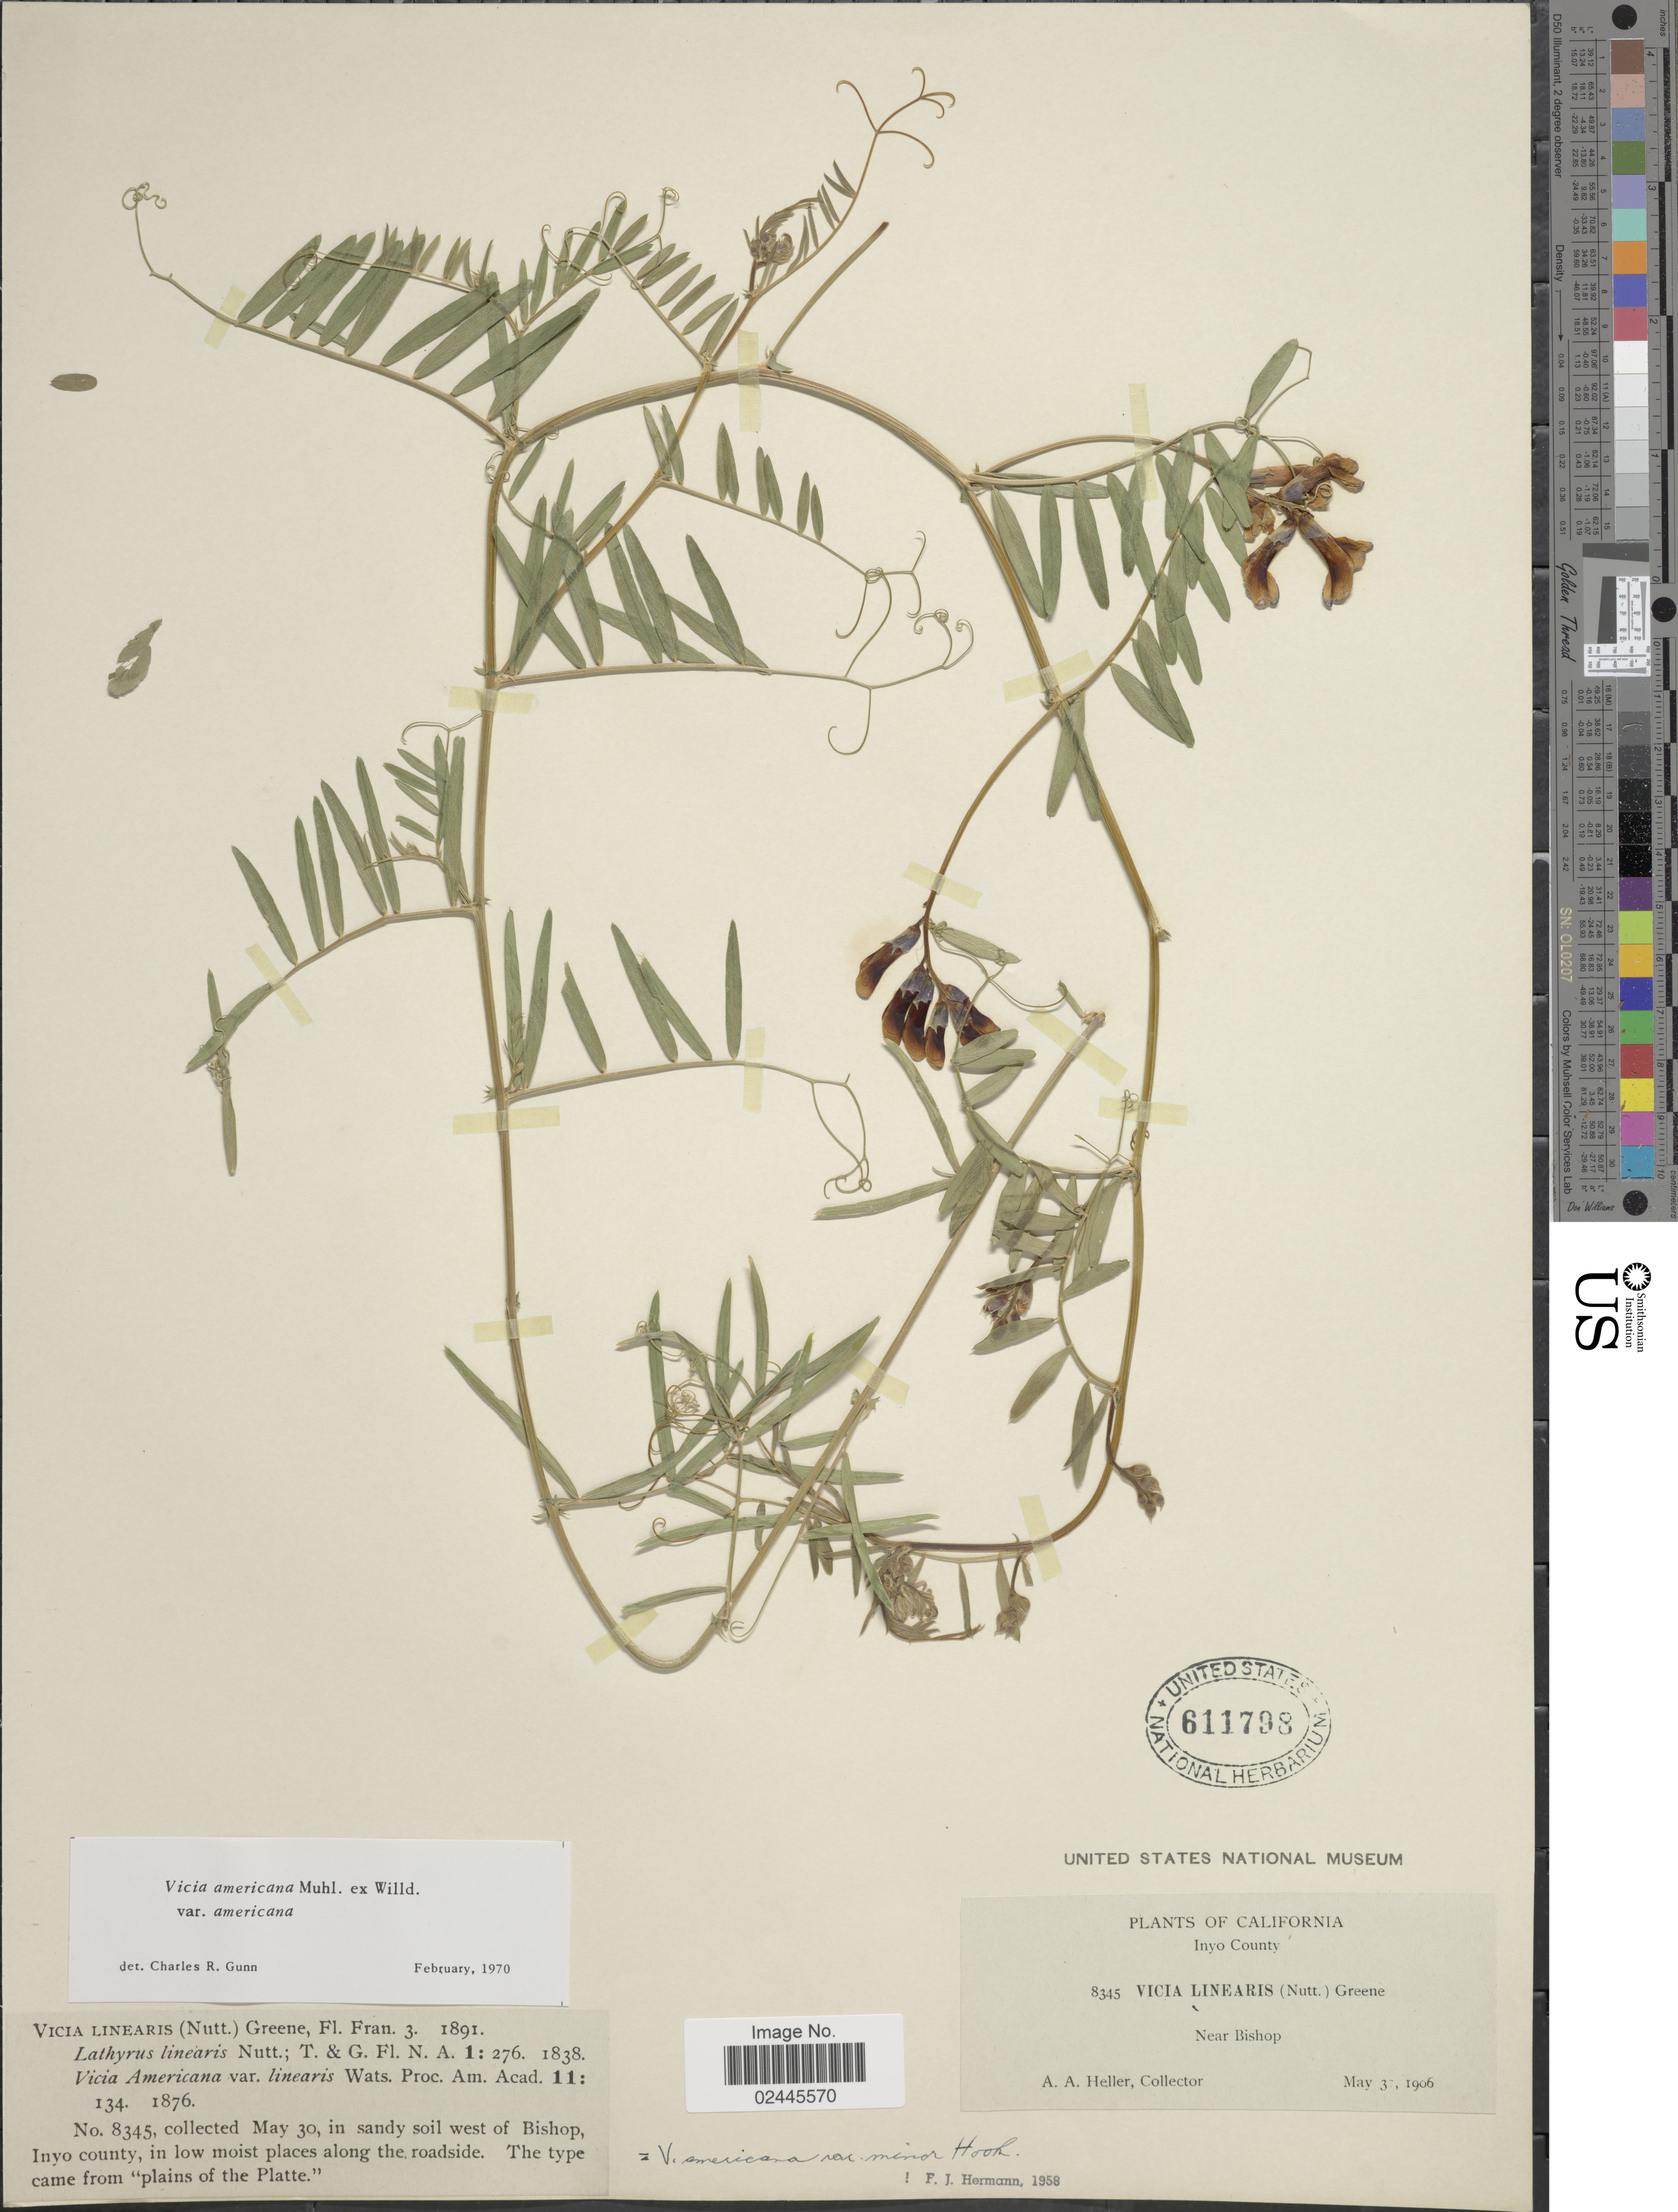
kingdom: Plantae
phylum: Tracheophyta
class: Magnoliopsida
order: Fabales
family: Fabaceae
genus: Vicia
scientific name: Vicia americana var. americana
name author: Muhl. ex Willd.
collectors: A. A. Heller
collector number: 8345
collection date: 1906-05-03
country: United States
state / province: California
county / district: Inyo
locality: Inyo County, near Bishop, in sandy soil west of Bishop, in low moist places along the roadside.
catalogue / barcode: US 611798